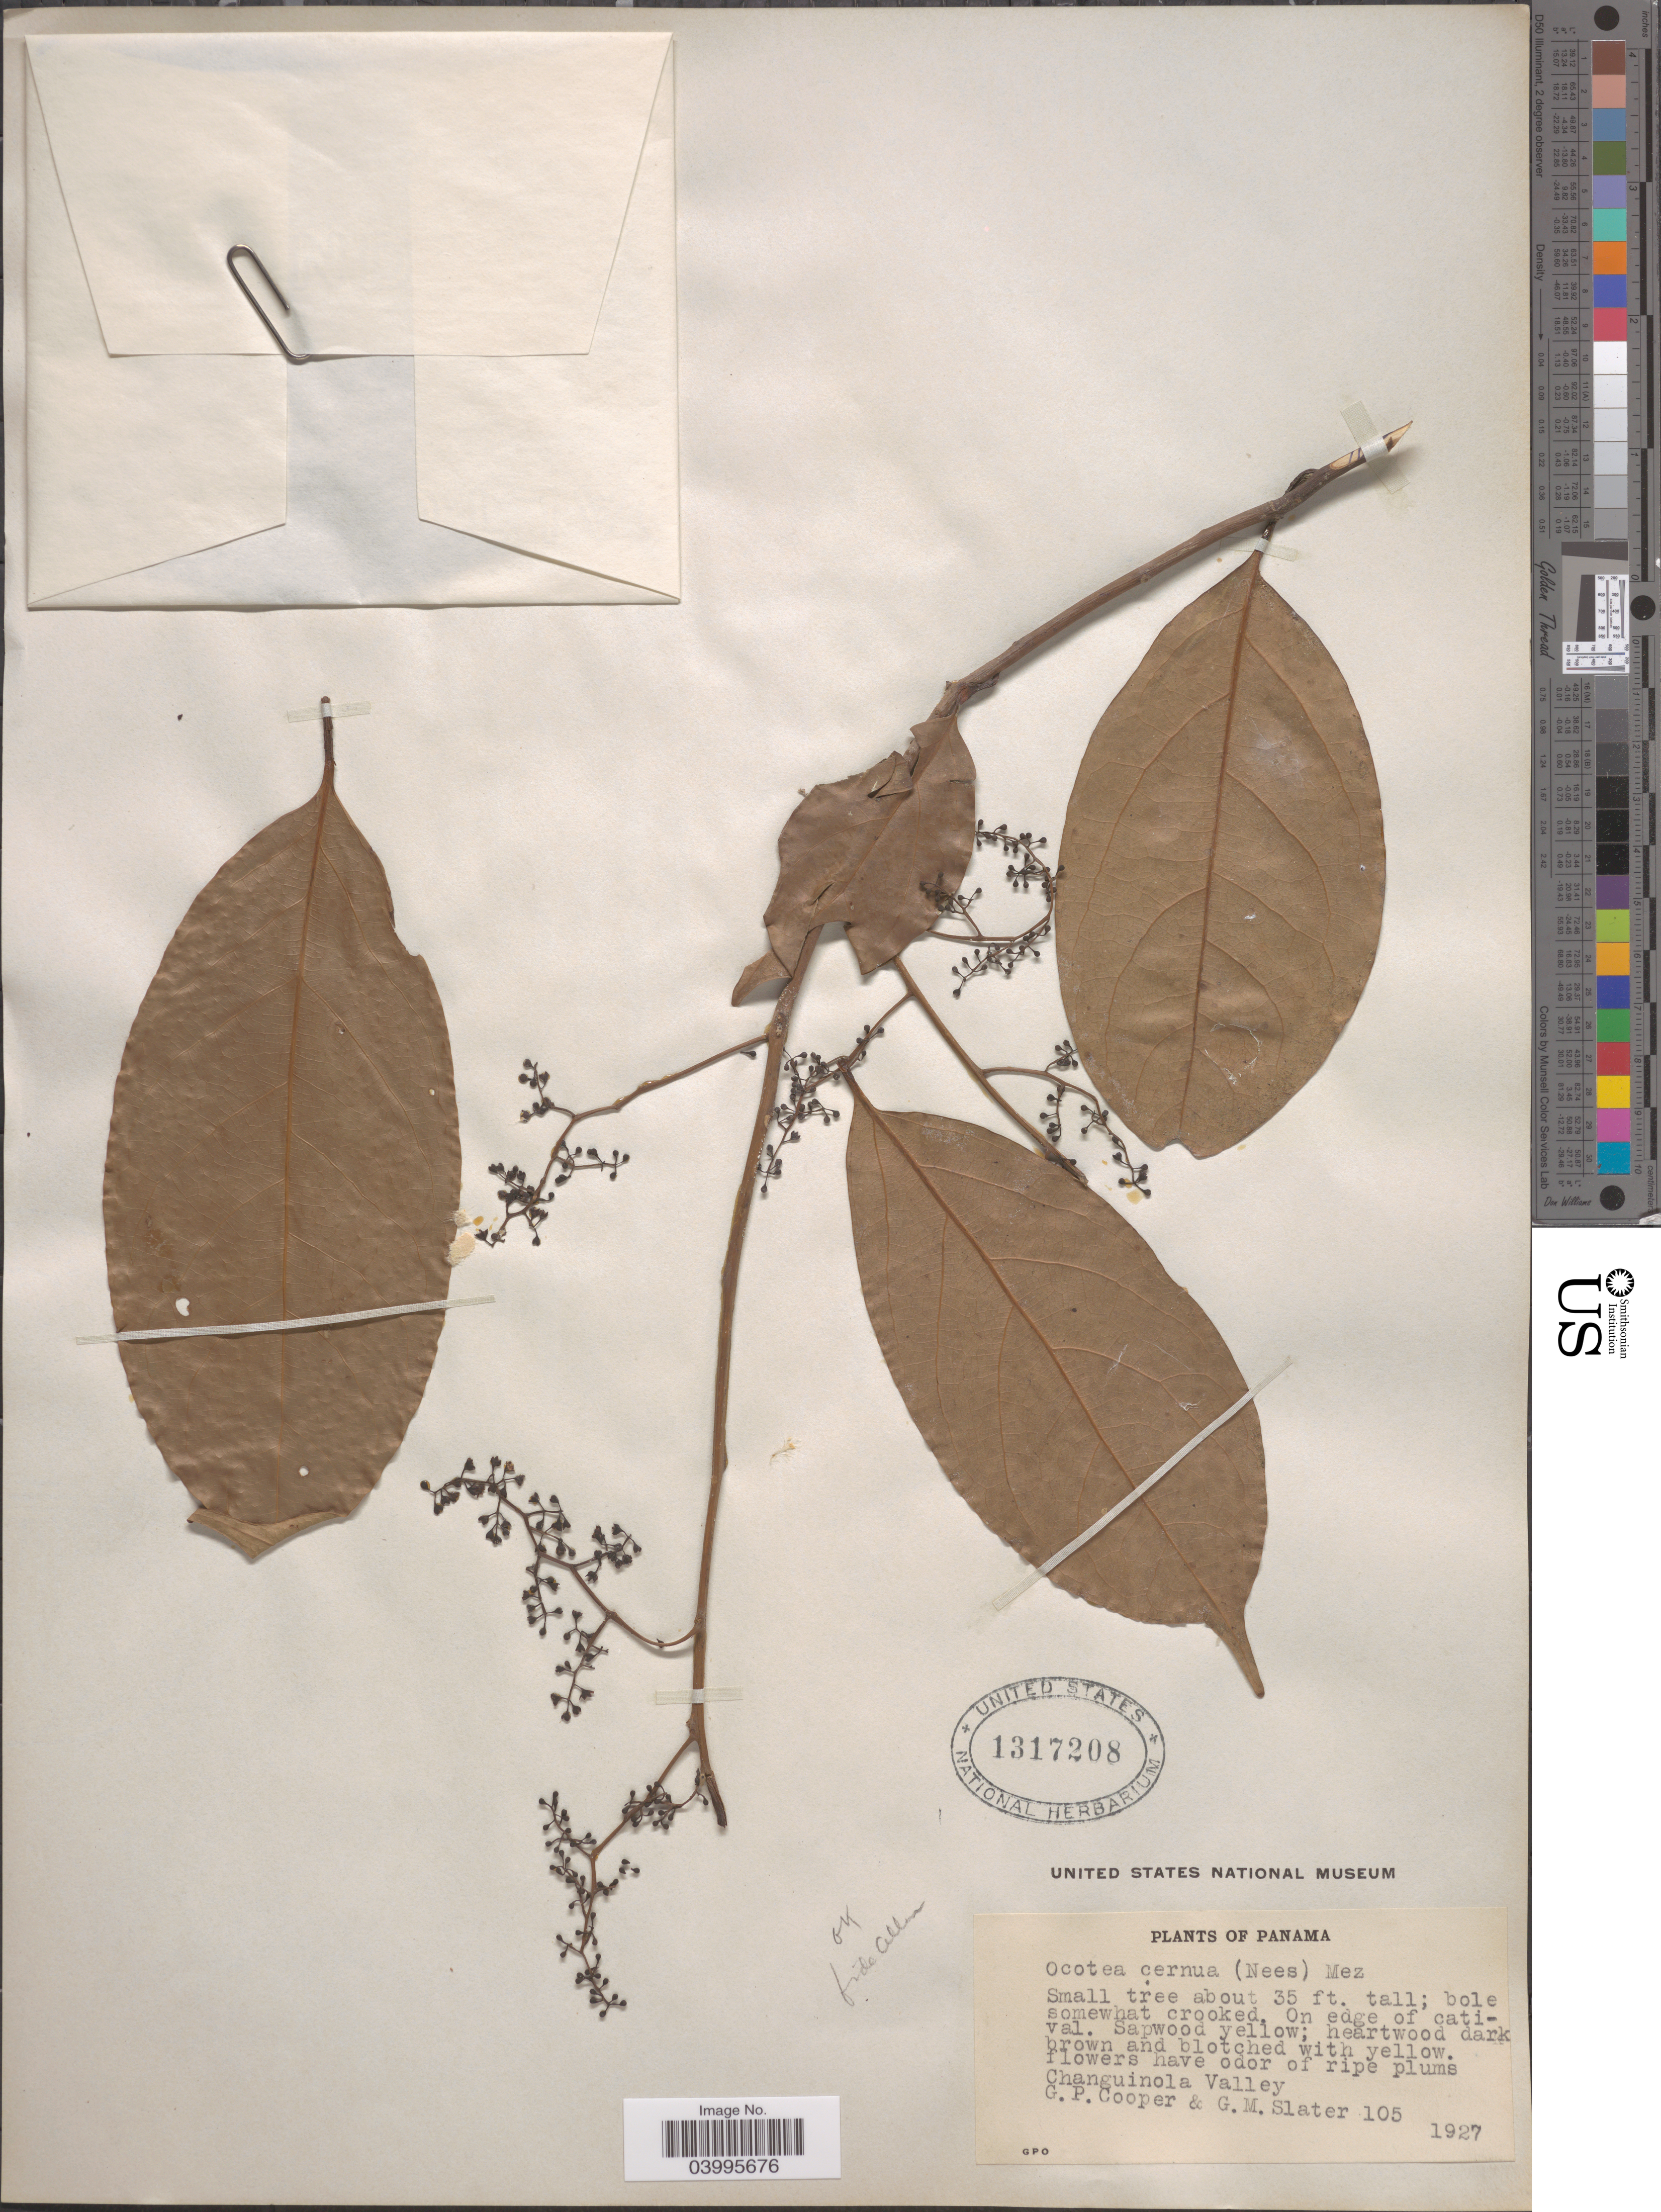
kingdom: Plantae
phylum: Tracheophyta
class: Magnoliopsida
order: Laurales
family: Lauraceae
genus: Ocotea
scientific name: Ocotea cernua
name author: (Nees) Mez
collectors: G. Cooper & G. Slater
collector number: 105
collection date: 1927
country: Panama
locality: Changuinola Valley.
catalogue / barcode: US 1317208